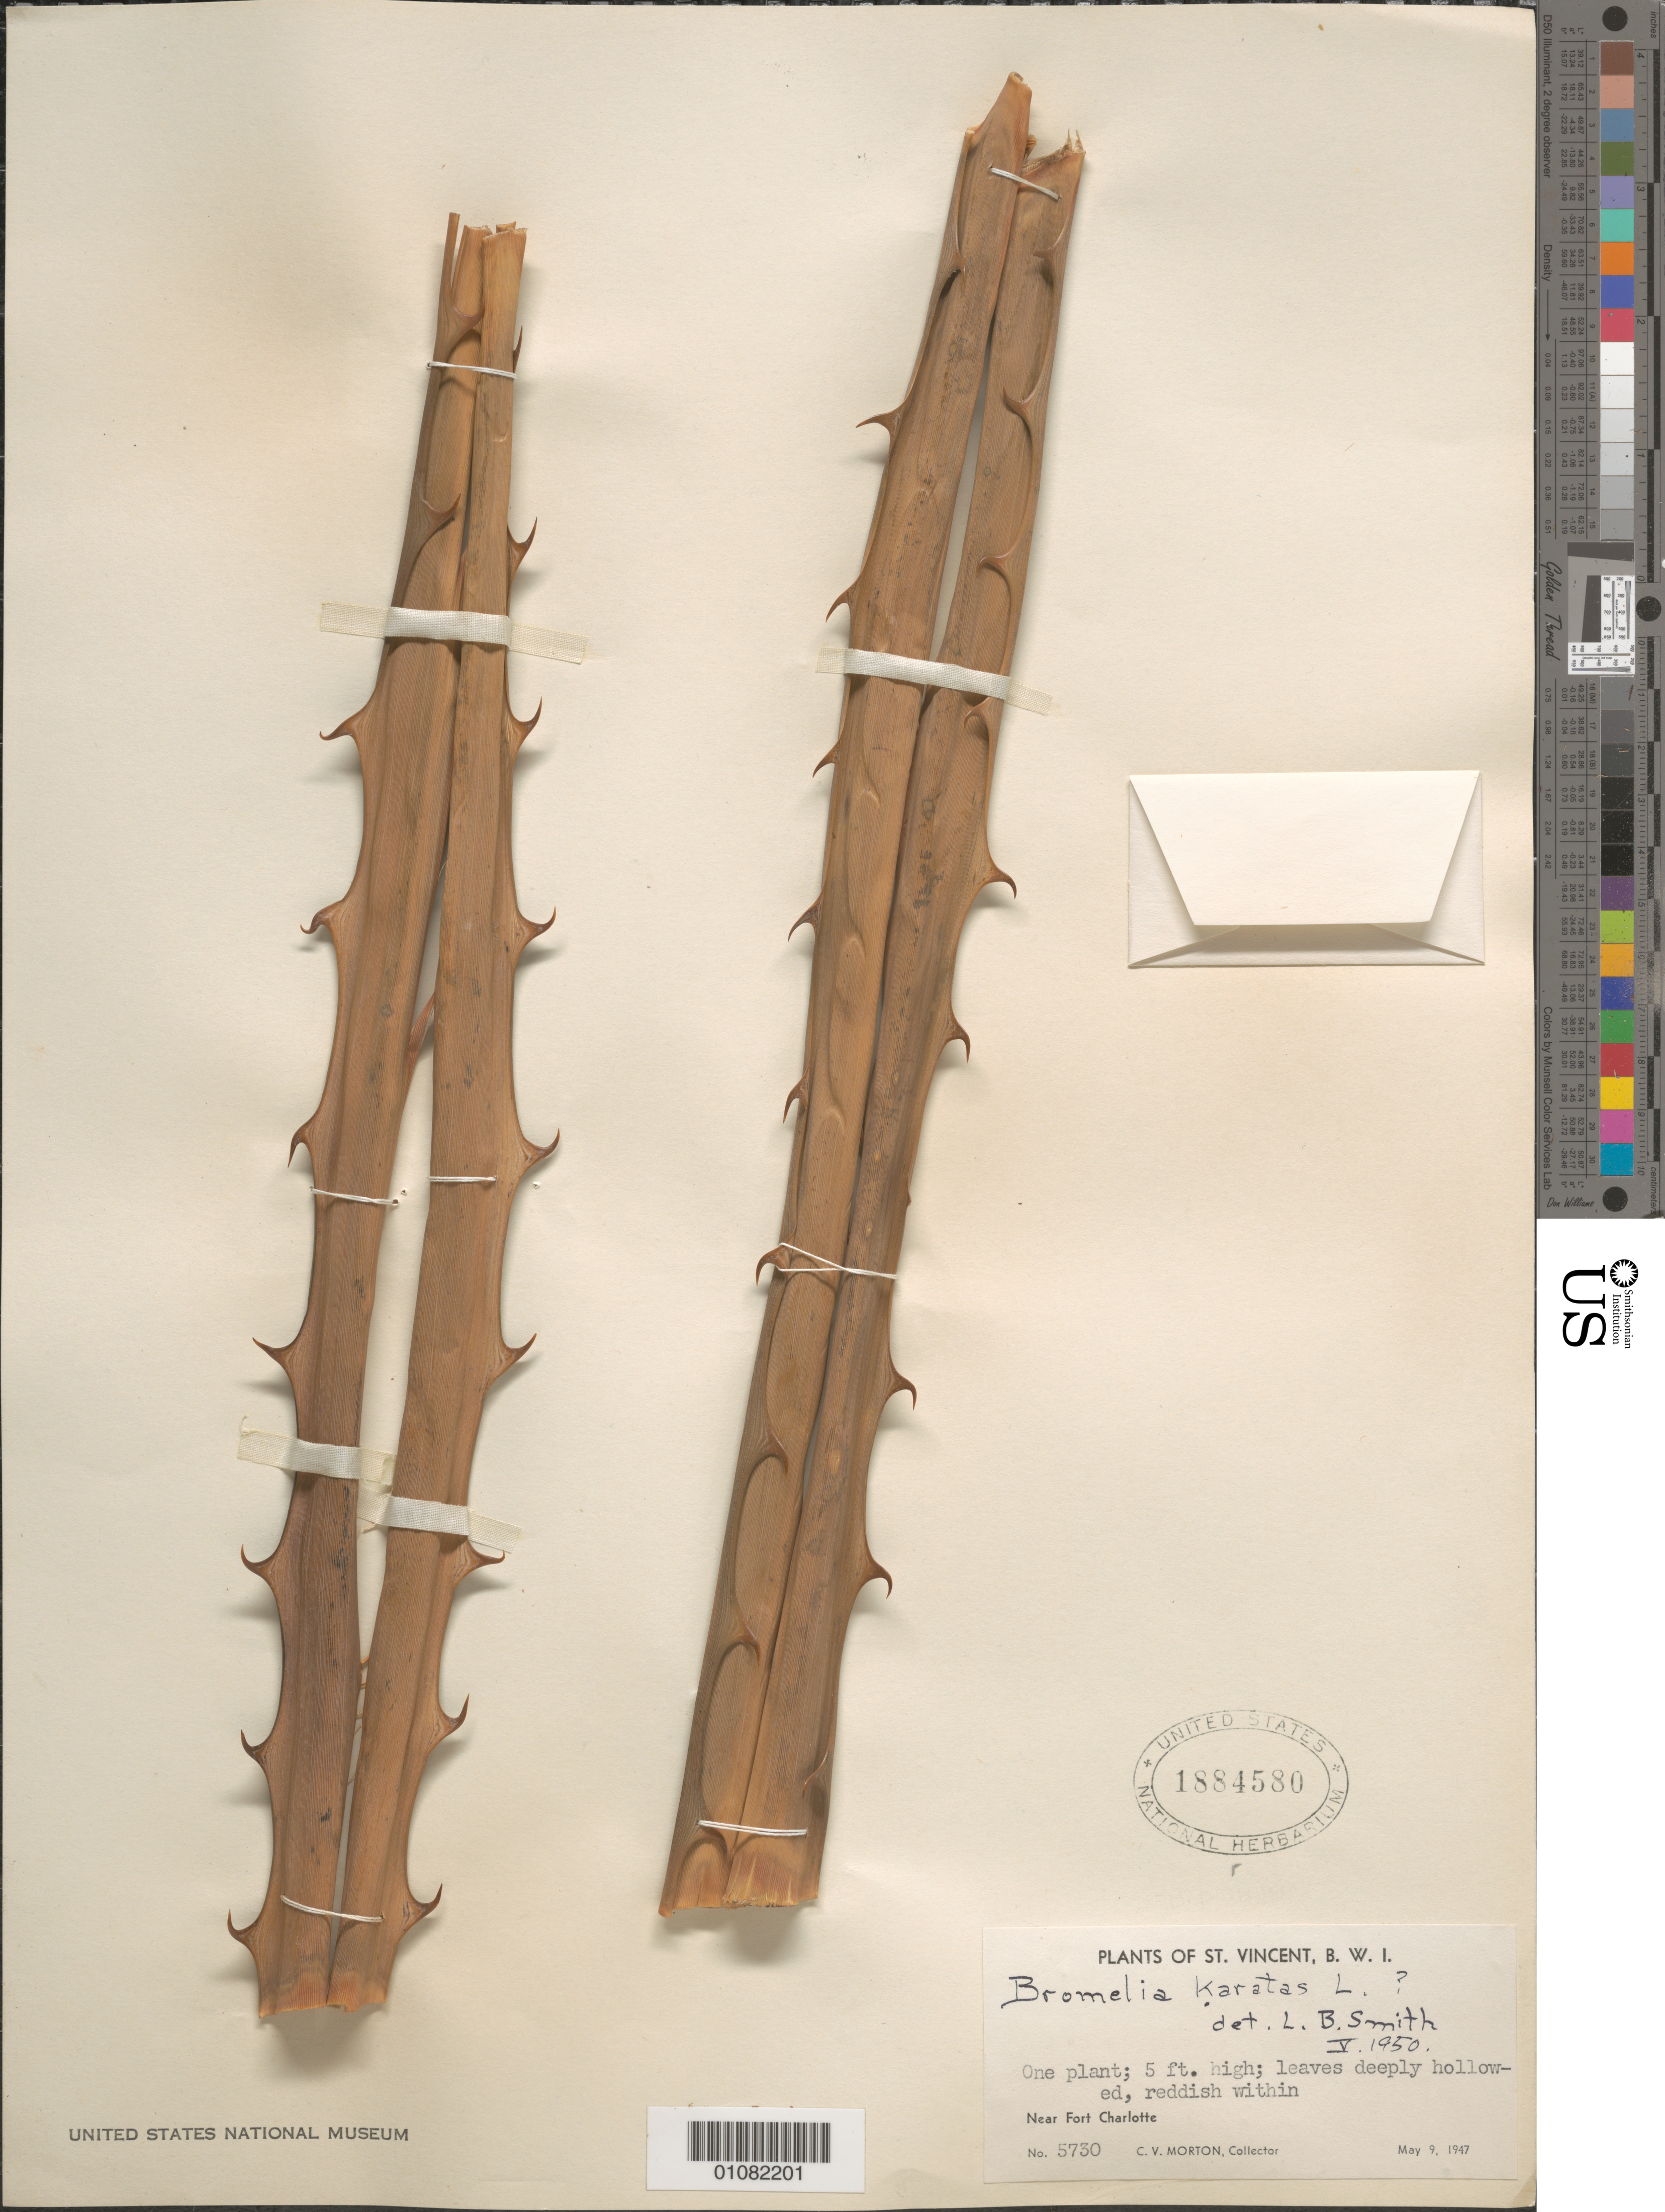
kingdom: Plantae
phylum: Tracheophyta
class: Liliopsida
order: Poales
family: Bromeliaceae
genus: Bromelia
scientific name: Bromelia plumieri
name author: (É. Morren) L.B. Sm.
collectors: C. V. Morton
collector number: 5730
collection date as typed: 09 May 1947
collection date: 1947-05-09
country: St. Vincent - Grenadines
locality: Near Fort Charlotte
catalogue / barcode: US 1884580